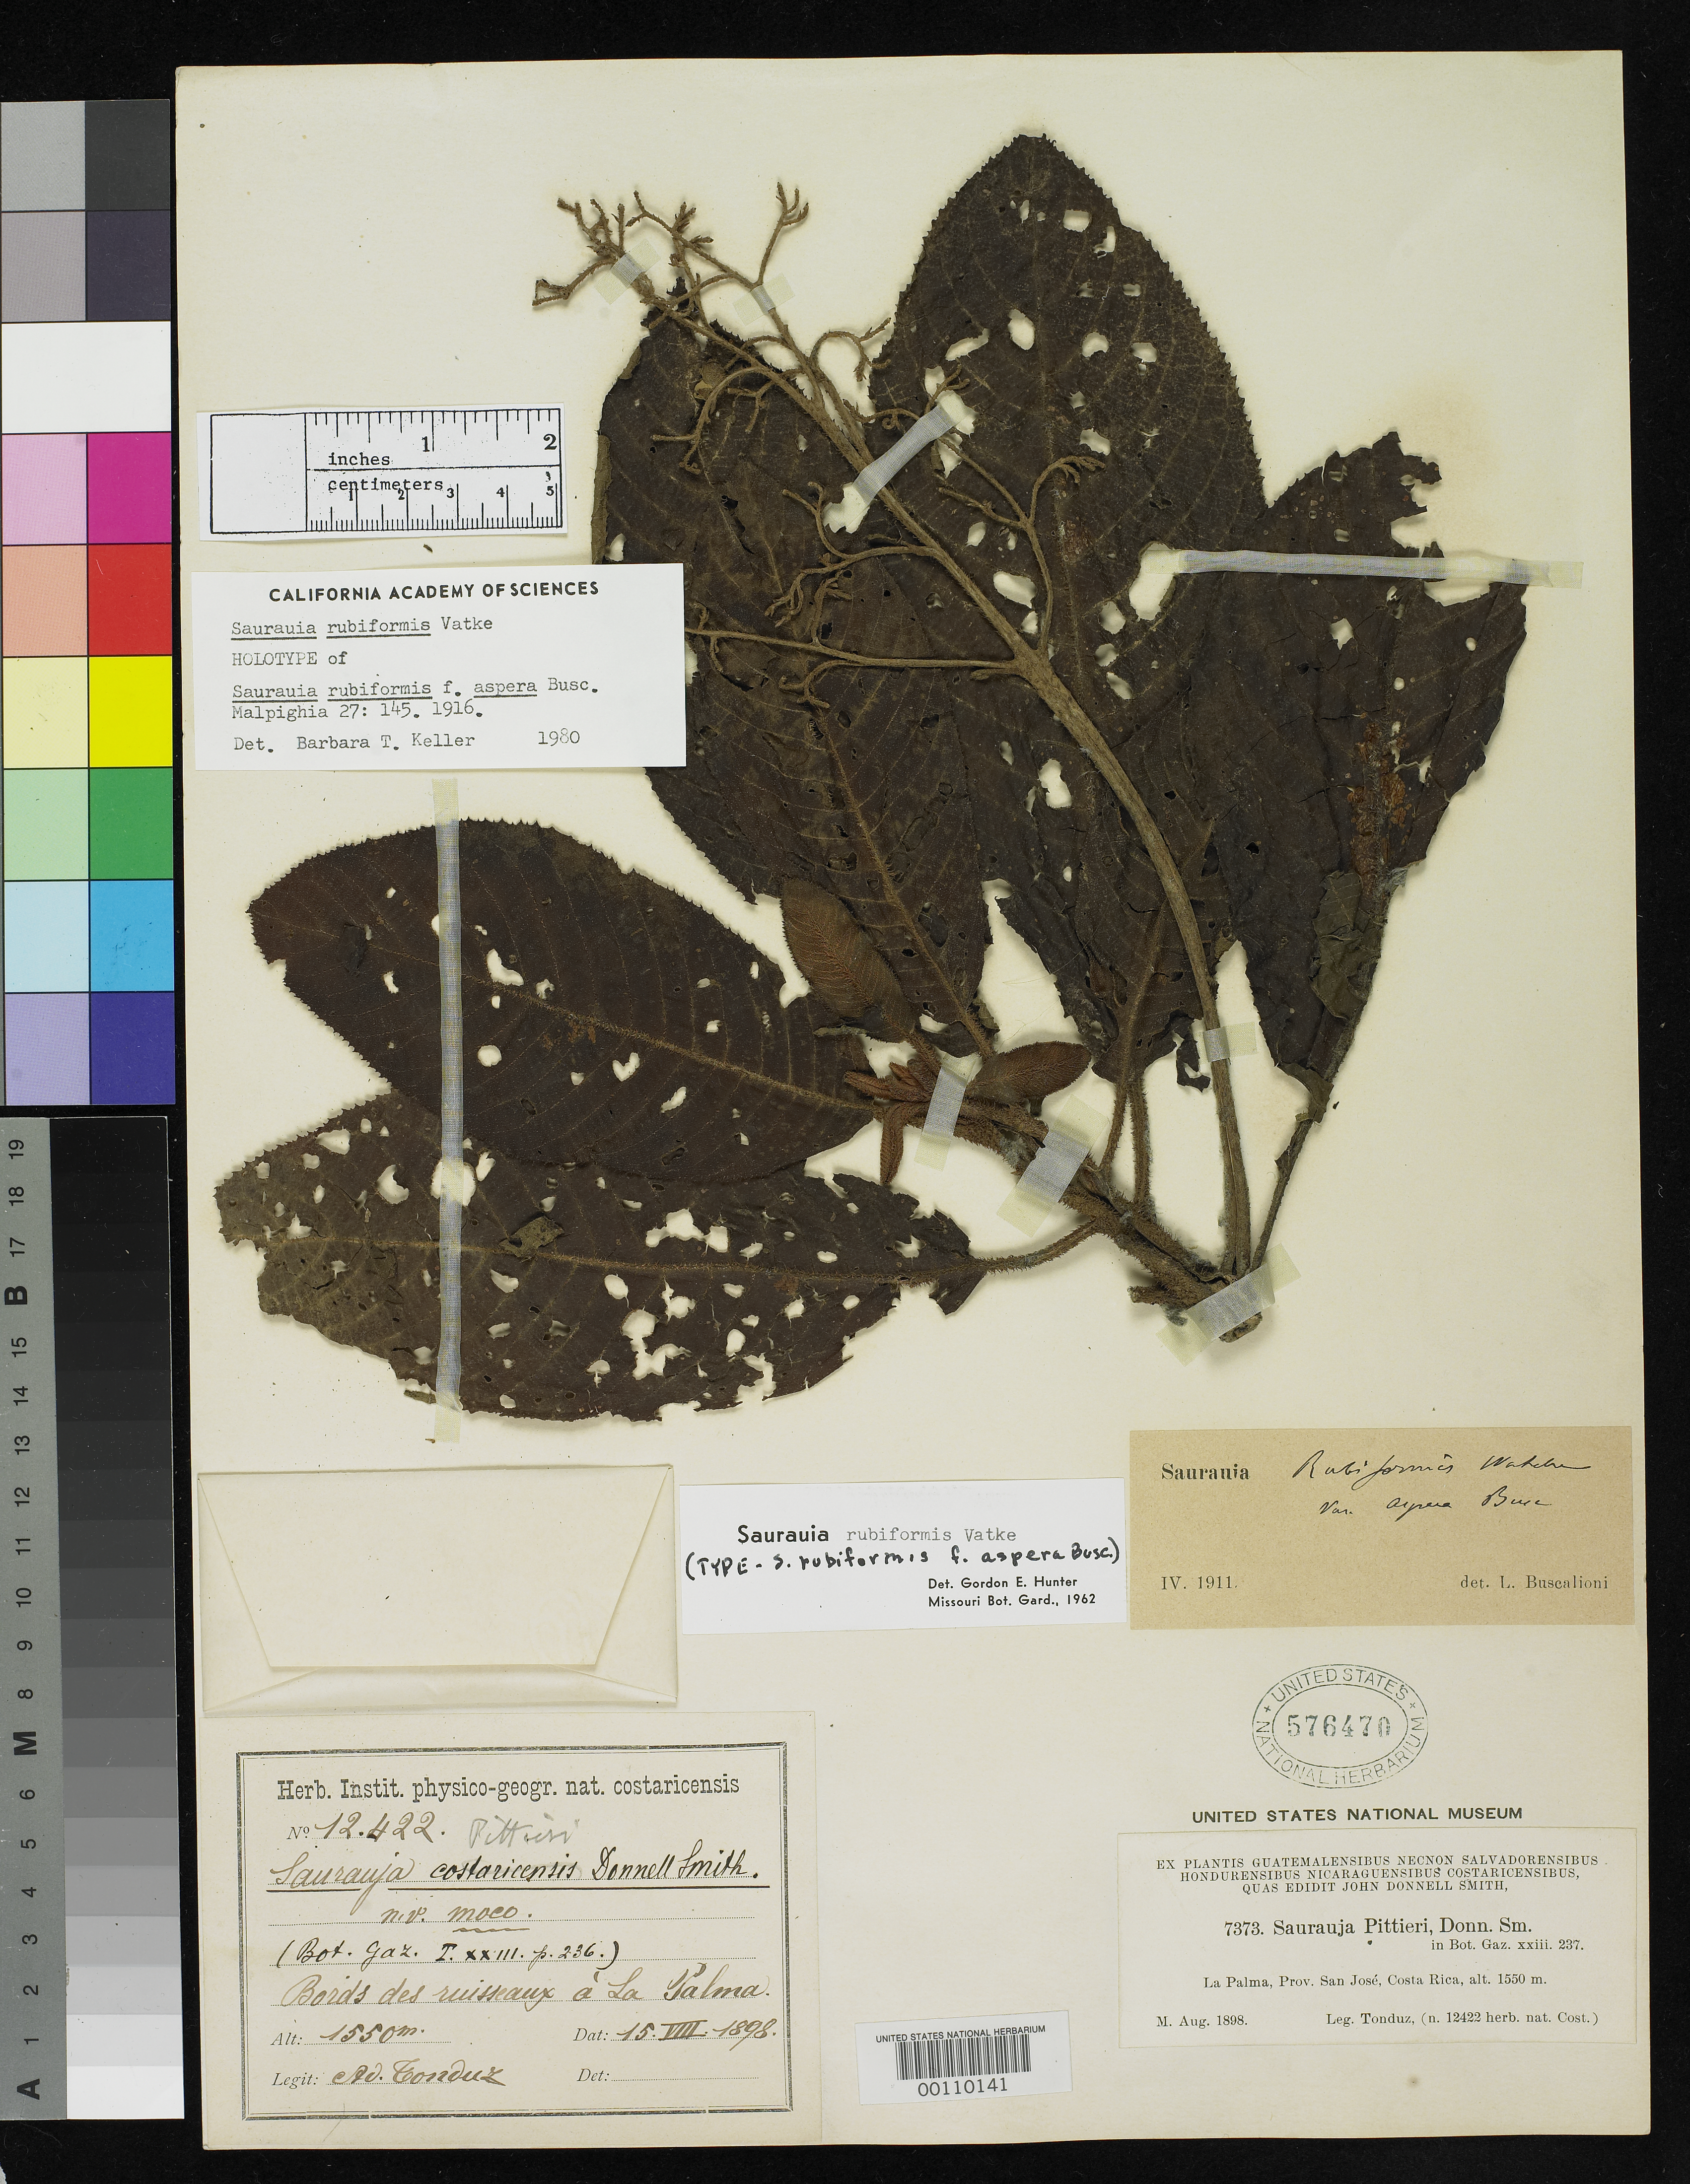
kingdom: Plantae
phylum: Tracheophyta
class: Magnoliopsida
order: Ericales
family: Actinidiaceae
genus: Saurauia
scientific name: Saurauia rubiformis f. aspera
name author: Buscal.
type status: Holotype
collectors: A. Tonduz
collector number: J.D.S. 7373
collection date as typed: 15 Aug 1898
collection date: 1898-08-15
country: Costa Rica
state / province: San José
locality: La Palma.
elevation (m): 1550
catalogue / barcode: US 576470